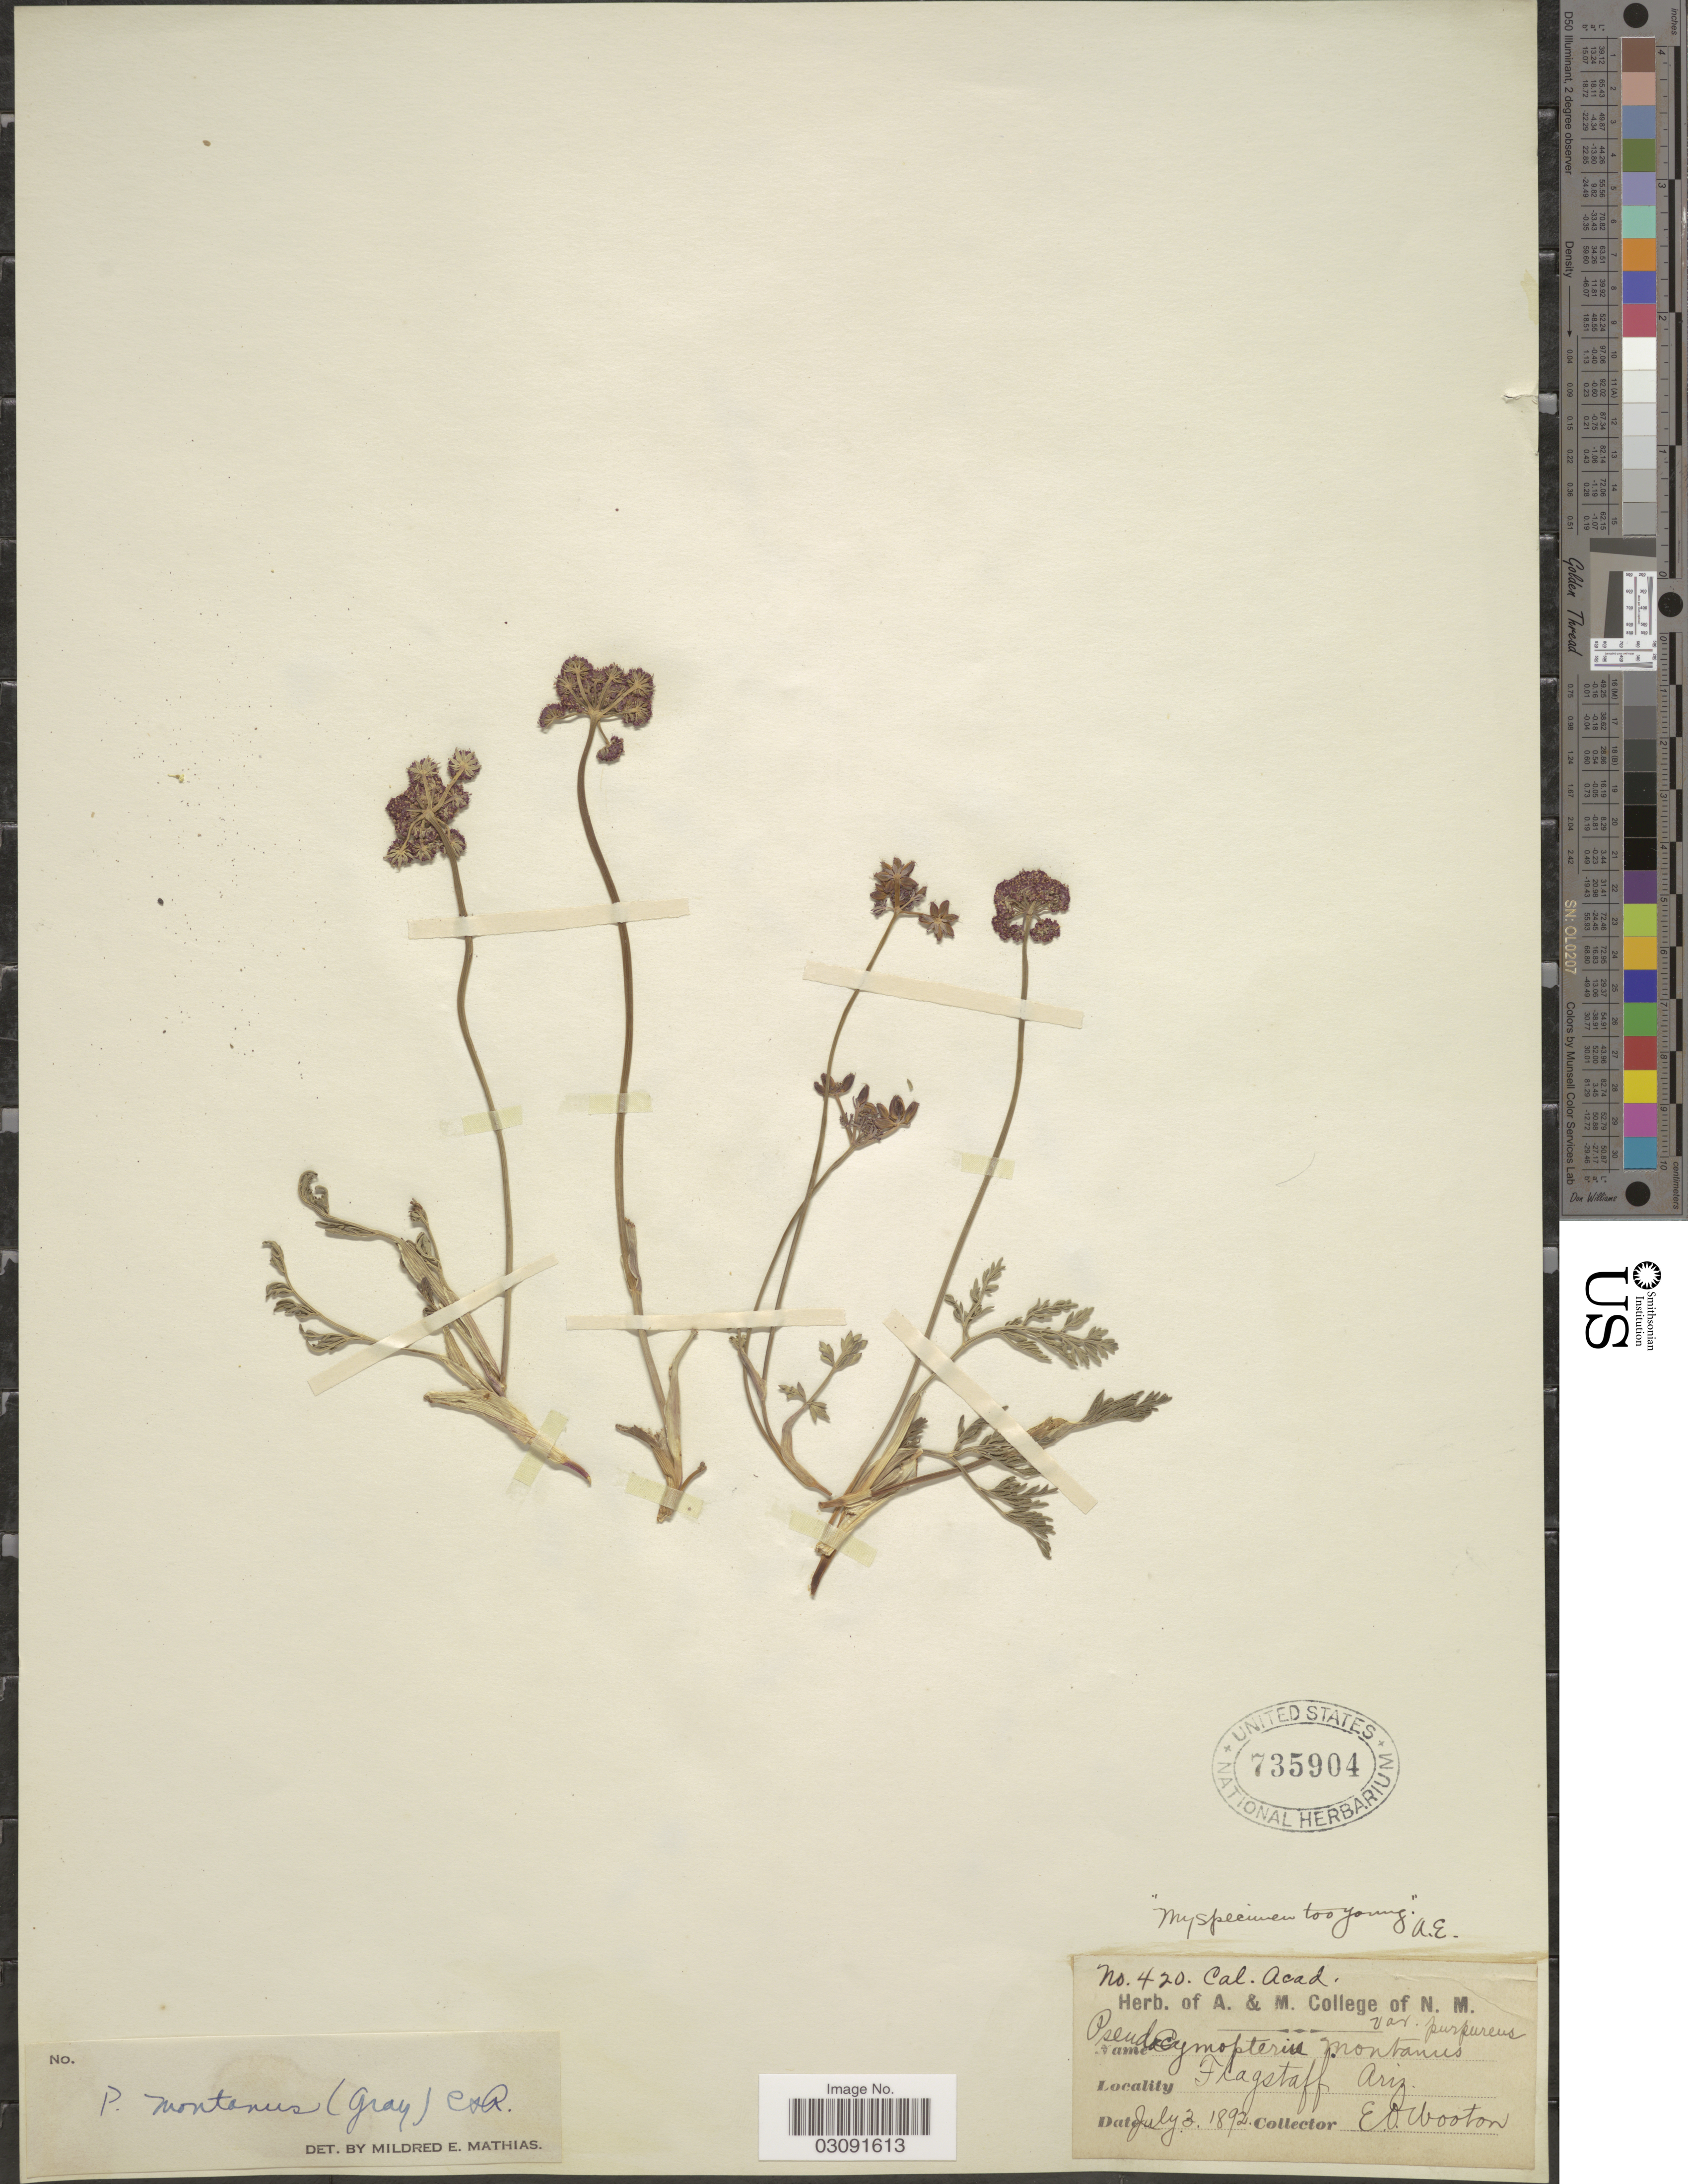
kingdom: Plantae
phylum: Tracheophyta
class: Magnoliopsida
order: Apiales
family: Apiaceae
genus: Pseudocymopterus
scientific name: Pseudocymopterus montanus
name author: (A. Gray) J.M. Coult. & Rose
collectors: E. O. Wooton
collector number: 420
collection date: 1892-07-03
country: United States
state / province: Arizona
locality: Flagstaff.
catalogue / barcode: US 735904